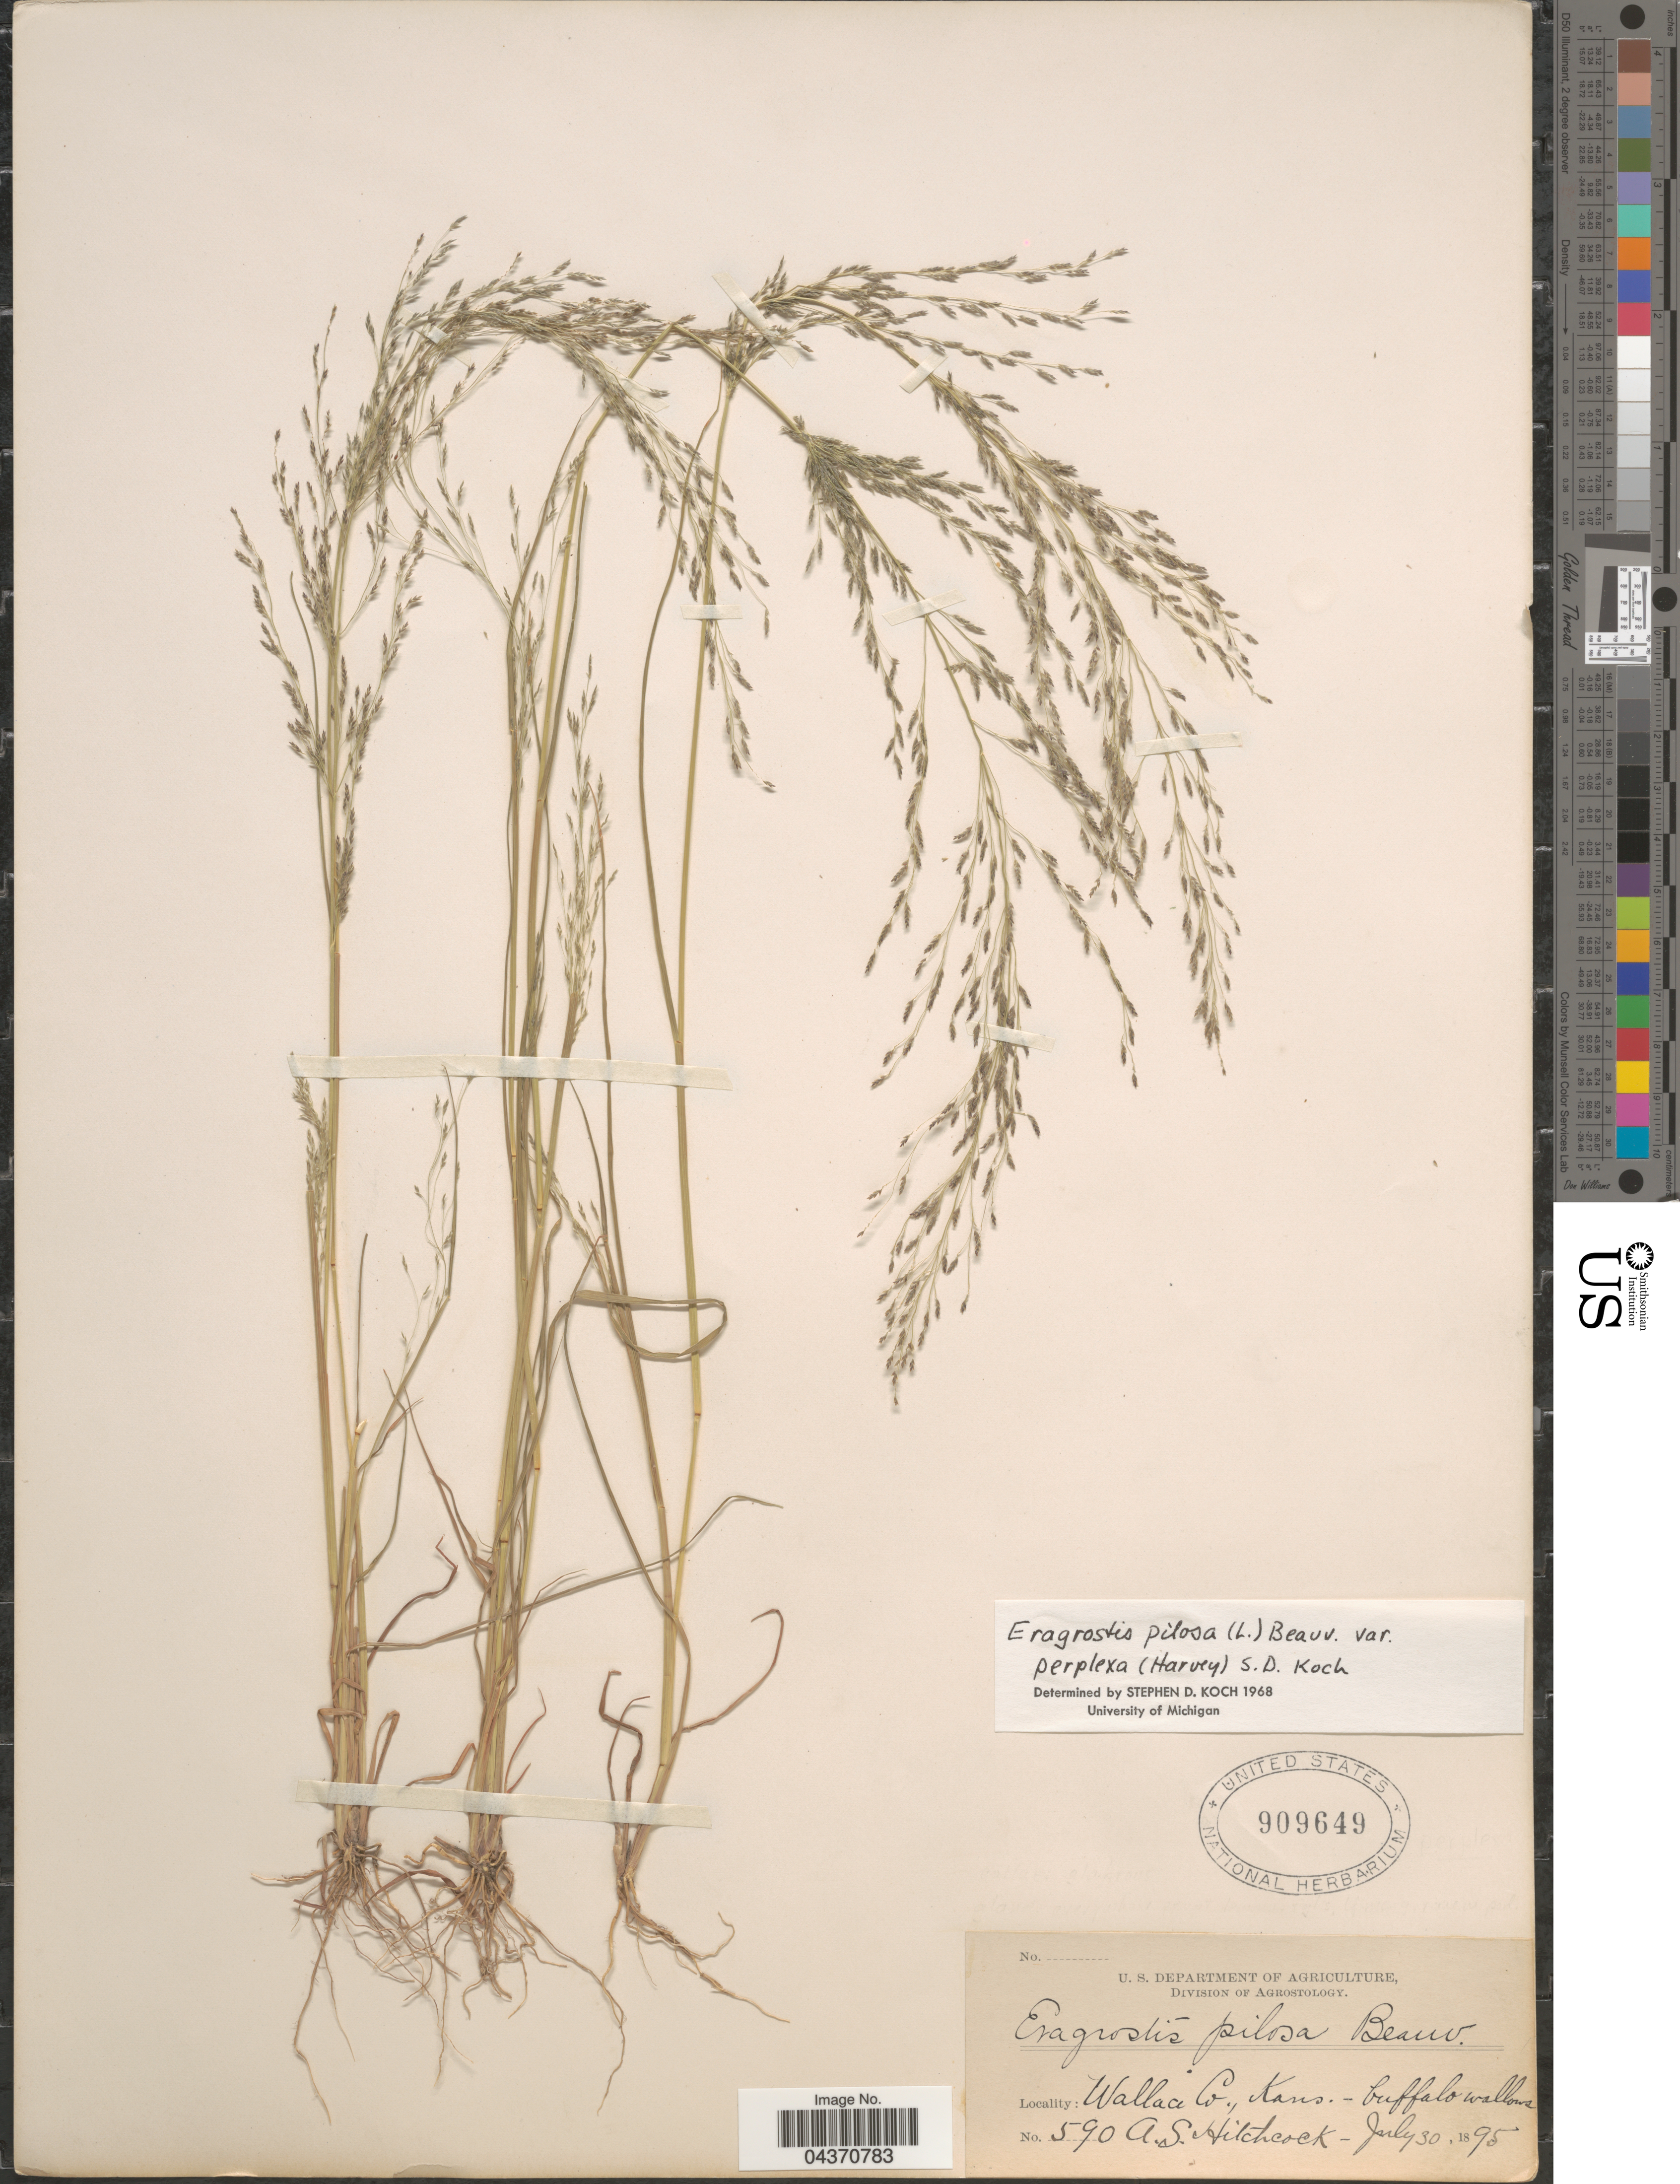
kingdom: Plantae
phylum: Tracheophyta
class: Liliopsida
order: Poales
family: Poaceae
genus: Eragrostis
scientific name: Eragrostis pilosa var. perplexa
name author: (L.H. Harv.) S.D. Koch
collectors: A. S. Hitchcock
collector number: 590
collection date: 1895-07-30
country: United States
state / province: Kansas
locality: Wallace Co.,-buffalo wallows.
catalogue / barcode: US 909649